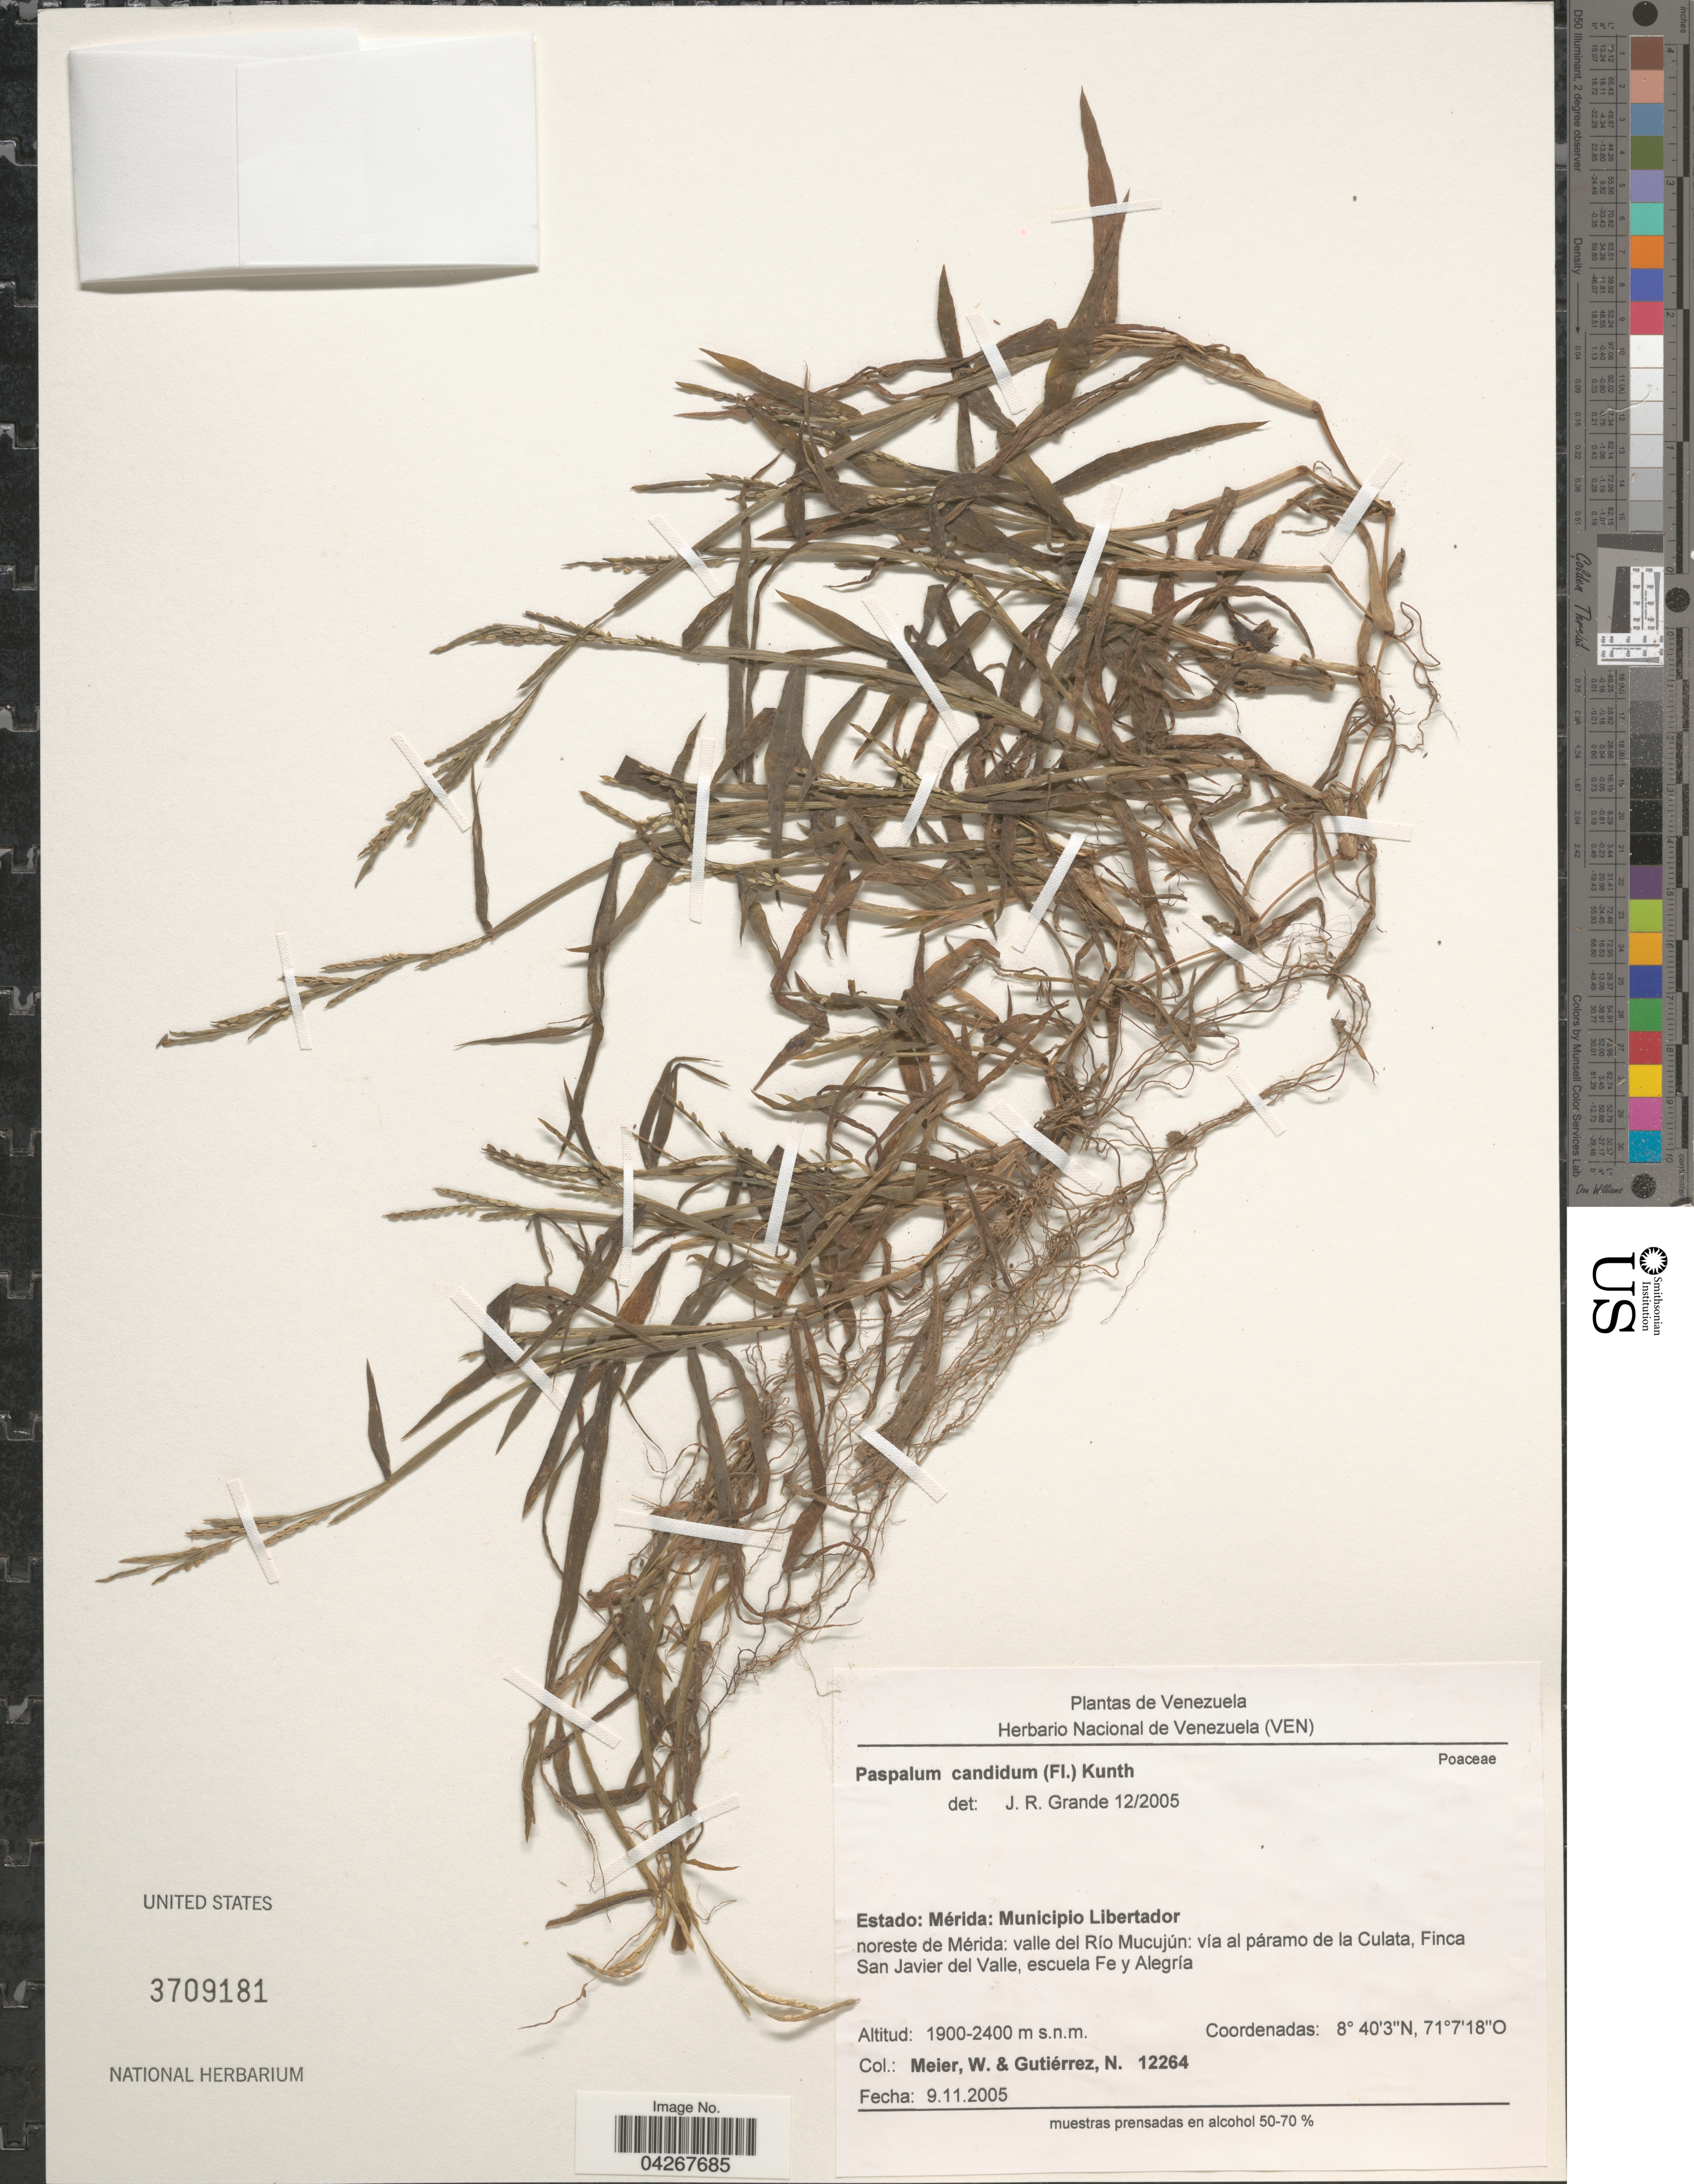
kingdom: Plantae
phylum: Tracheophyta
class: Liliopsida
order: Poales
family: Poaceae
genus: Paspalum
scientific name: Paspalum candidum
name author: (Humb. & Bonpl. ex Fleugge) Kunth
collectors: W. Meier & N. Gutierrez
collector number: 12264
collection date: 2005-11-09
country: Venezuela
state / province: Merida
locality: Municipio Libertador. Noreste de Mérida: valle del Río Mucujún: vía al páramo de la Culata, Finca San Javier del Valle, escuela Fe y Alegría.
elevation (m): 1900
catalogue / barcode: US 3709181